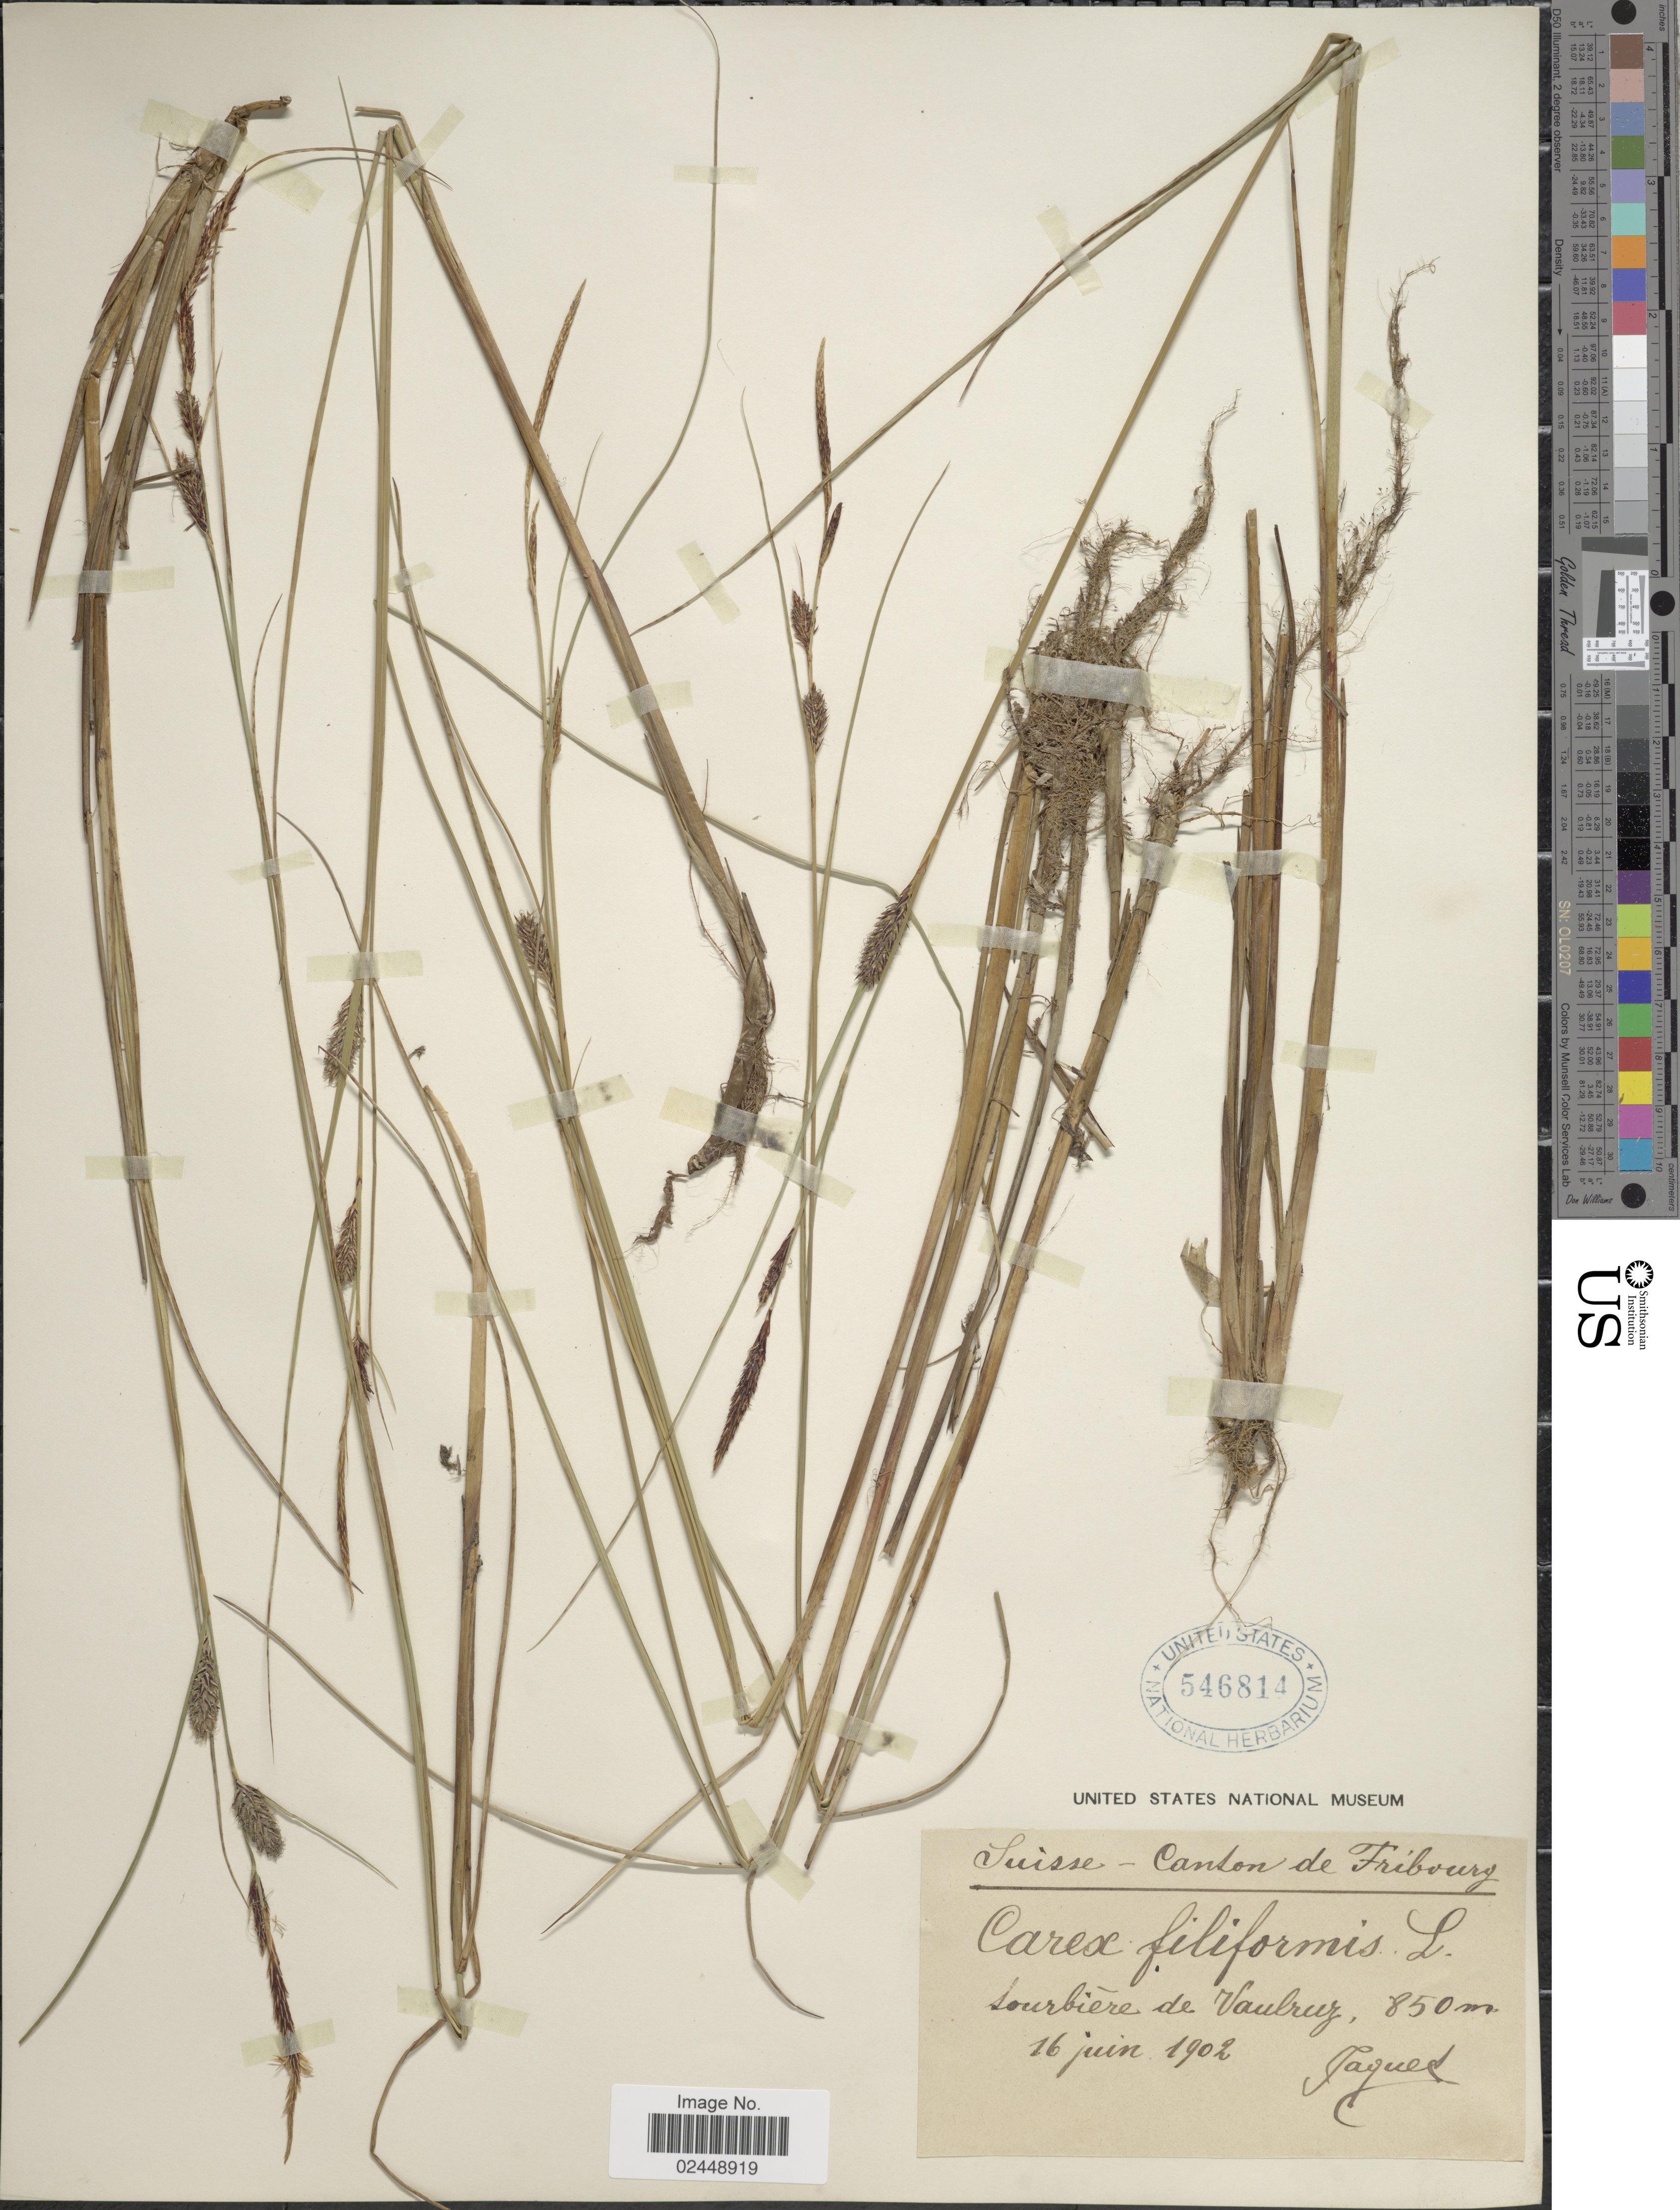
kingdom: Plantae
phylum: Tracheophyta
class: Liliopsida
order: Poales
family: Cyperaceae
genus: Carex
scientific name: Carex lasiocarpa var. lasiocarpa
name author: Ehrh.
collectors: -. Jaquet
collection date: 1902-06-16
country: Switzerland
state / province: Fribourg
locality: Canton de Fribourg, Sourbiere de Vaulruz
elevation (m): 850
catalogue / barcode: US 546814